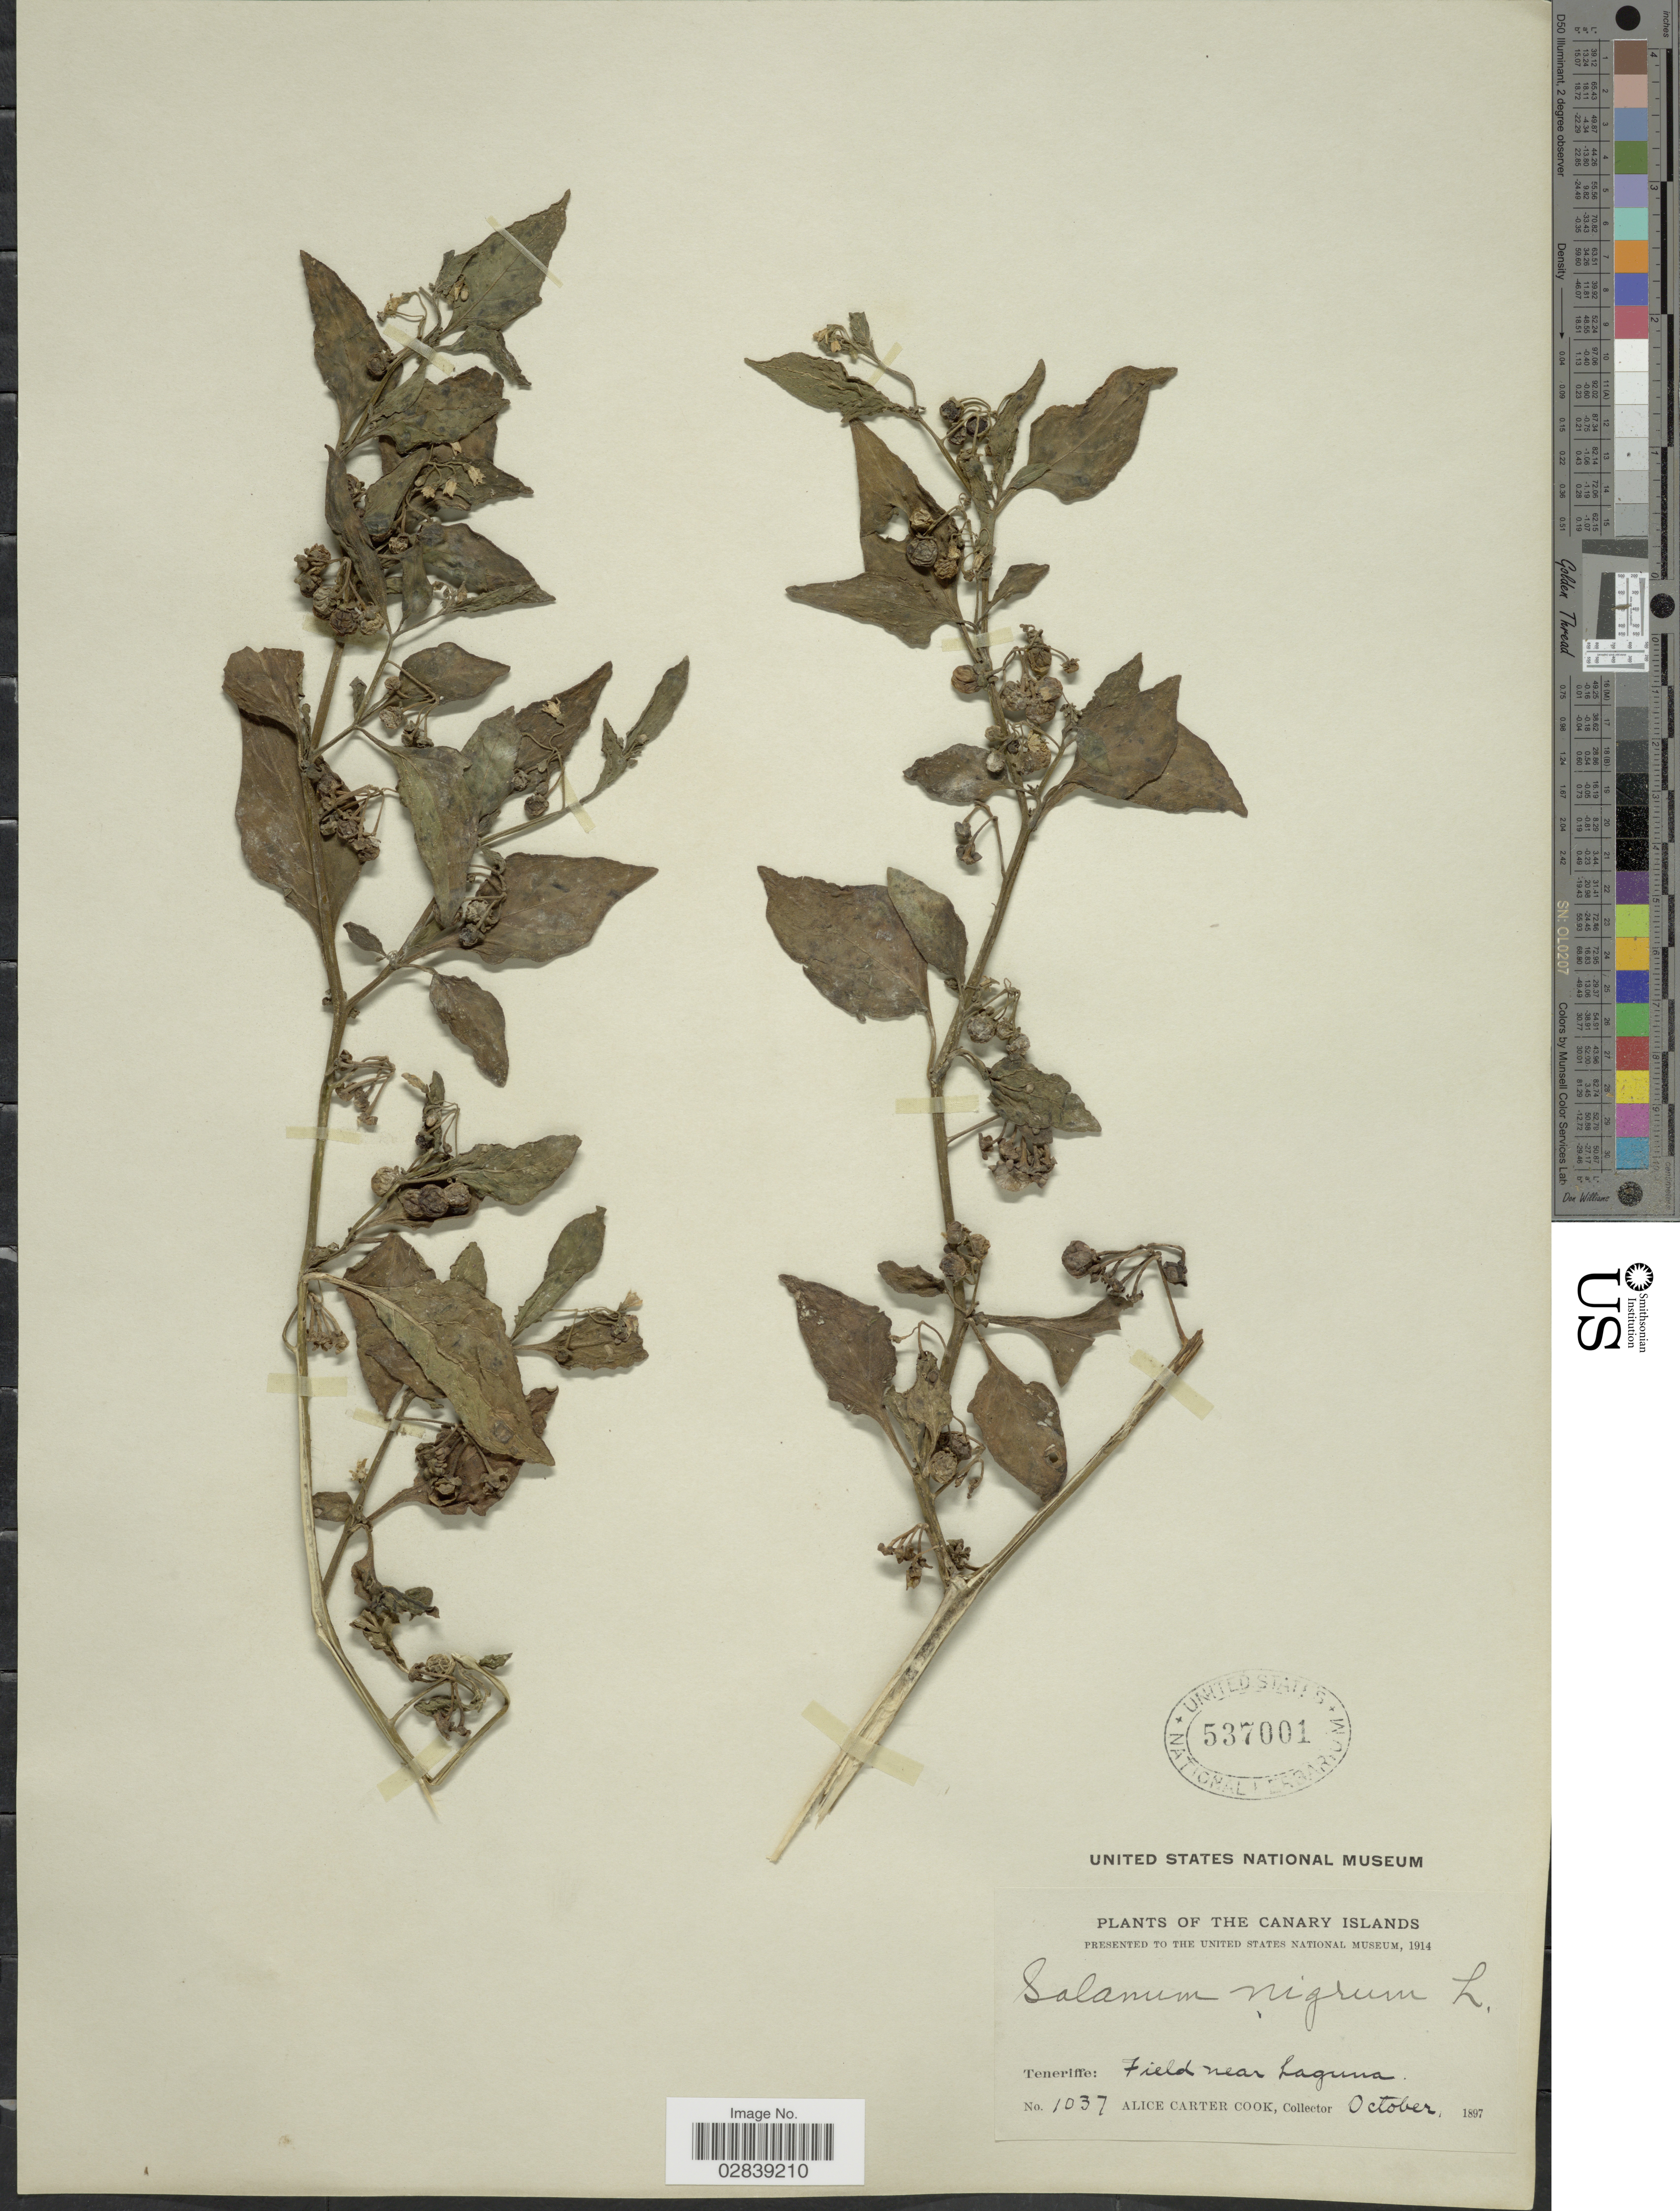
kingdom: Plantae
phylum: Tracheophyta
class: Magnoliopsida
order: Solanales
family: Solanaceae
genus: Solanum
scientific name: Solanum nigrum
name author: L.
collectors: Alice C. Cook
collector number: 1037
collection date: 1897-10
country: Spain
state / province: Canarias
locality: The Canary Islands. Teneriffe: Field near Laguna.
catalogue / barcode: US 537001